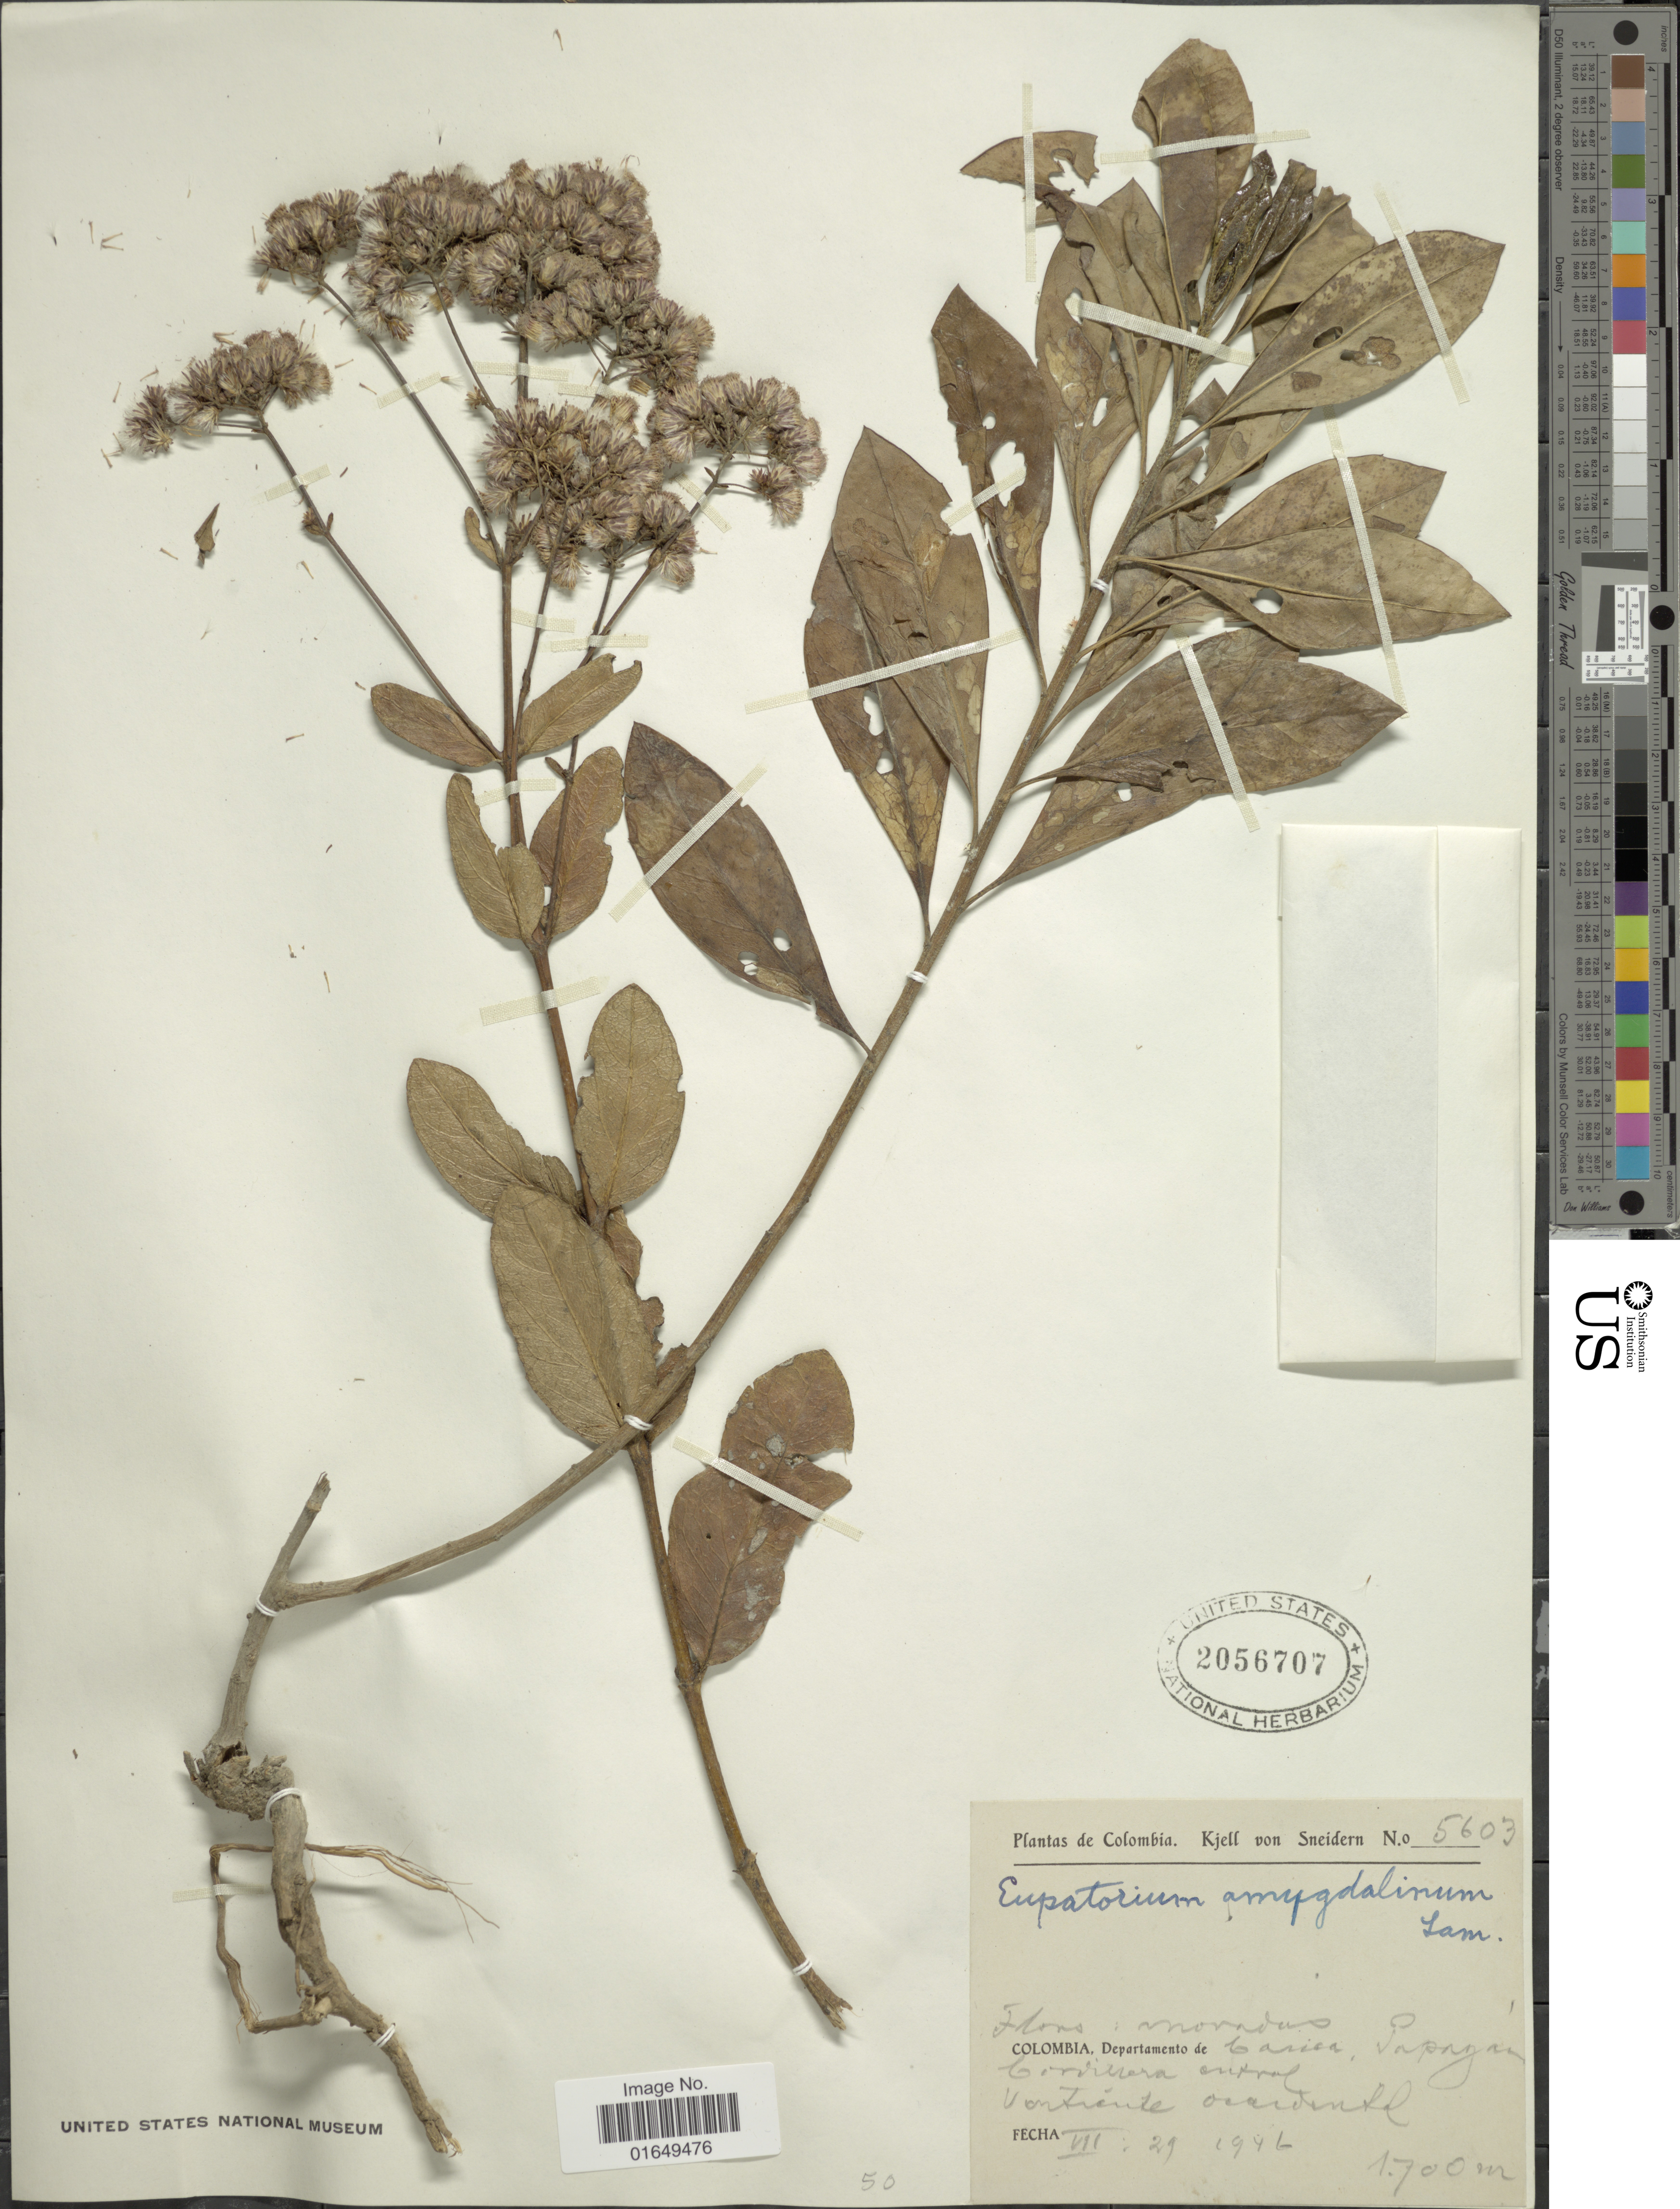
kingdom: Plantae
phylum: Tracheophyta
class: Magnoliopsida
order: Asterales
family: Asteraceae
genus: Ayapana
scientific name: Ayapana amygdalina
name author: (Lam.) R.M. King & H. Rob.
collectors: K. von Sneidern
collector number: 5603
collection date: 1946-07-29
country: Colombia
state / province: Cauca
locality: Popayan, Cordillera Oriental,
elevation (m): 1700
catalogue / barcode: US 2056707